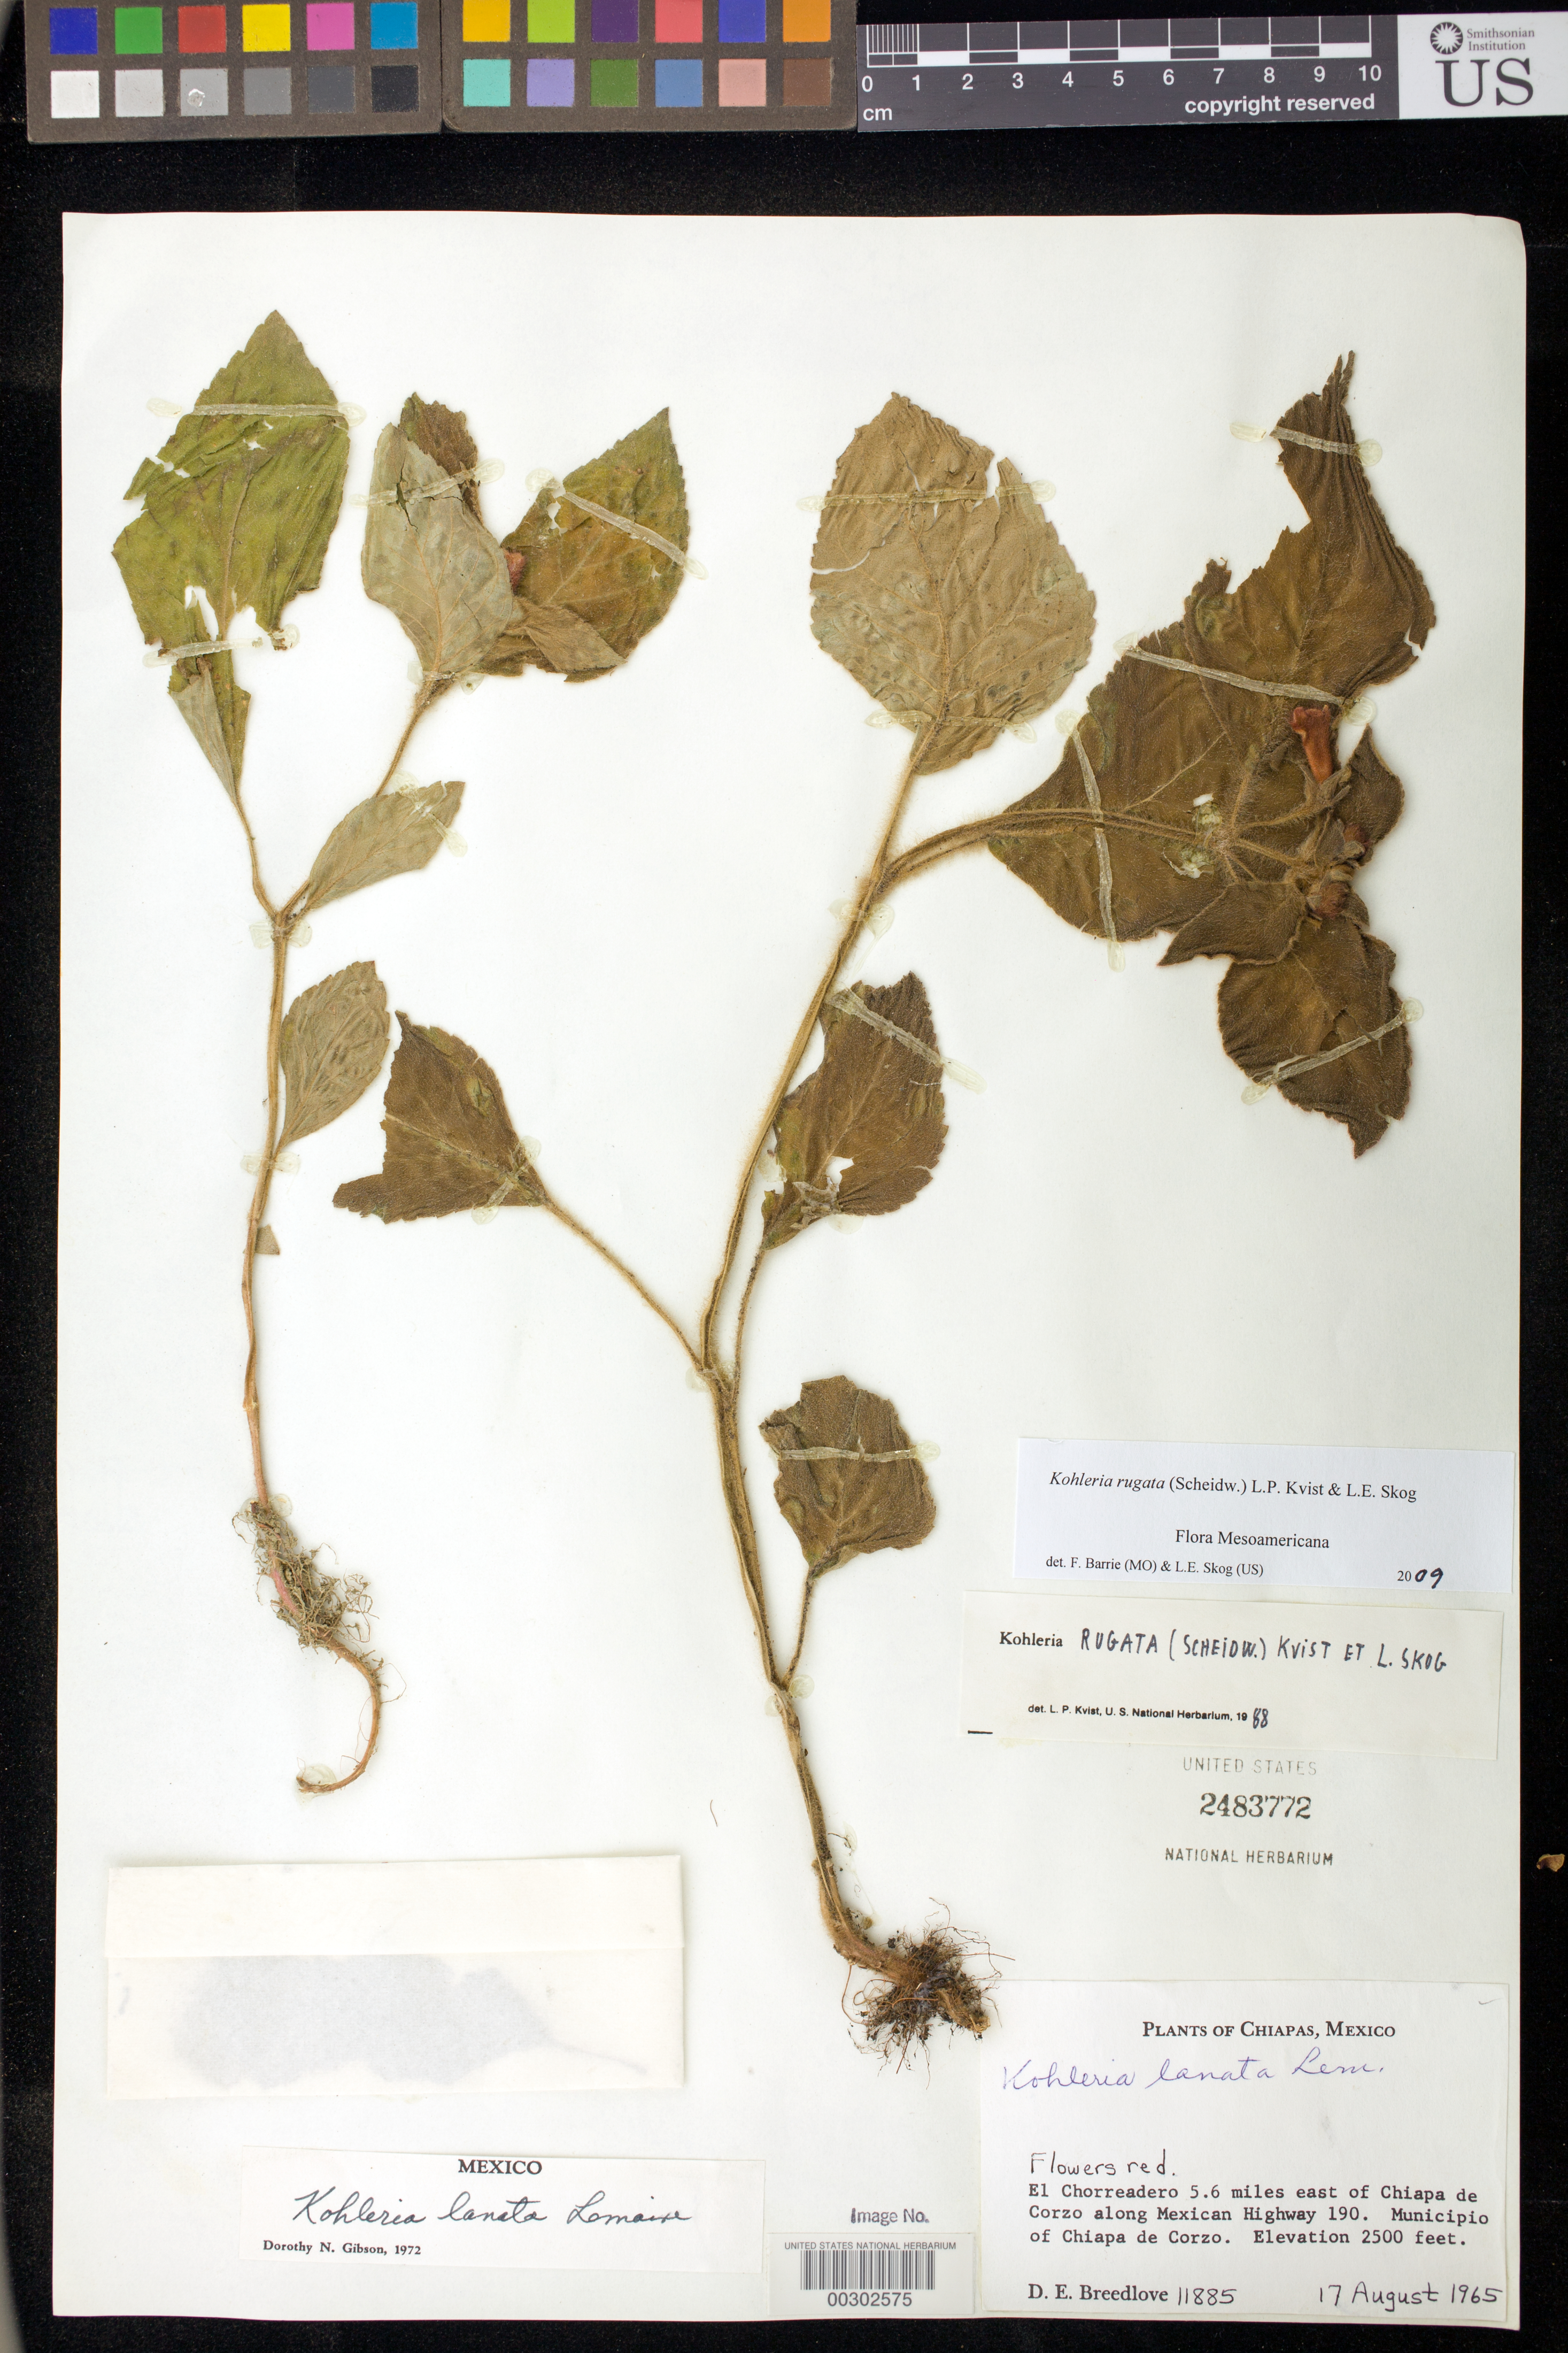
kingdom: Plantae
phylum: Tracheophyta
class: Magnoliopsida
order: Lamiales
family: Gesneriaceae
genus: Kohleria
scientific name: Kohleria rugata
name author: (Scheidw.) L.P. Kvist & L.E. Skog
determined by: Skog, Laurence E.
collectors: D. E. Breedlove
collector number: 11885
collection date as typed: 17 Aug 1965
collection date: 1965-08-17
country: Mexico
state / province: Chiapas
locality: El Chorreadero 5.6 mi E of Chiapa de Corzo along Mexican highway 190, Mun. of Chiapa de Corzo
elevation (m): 762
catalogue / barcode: US 2483772